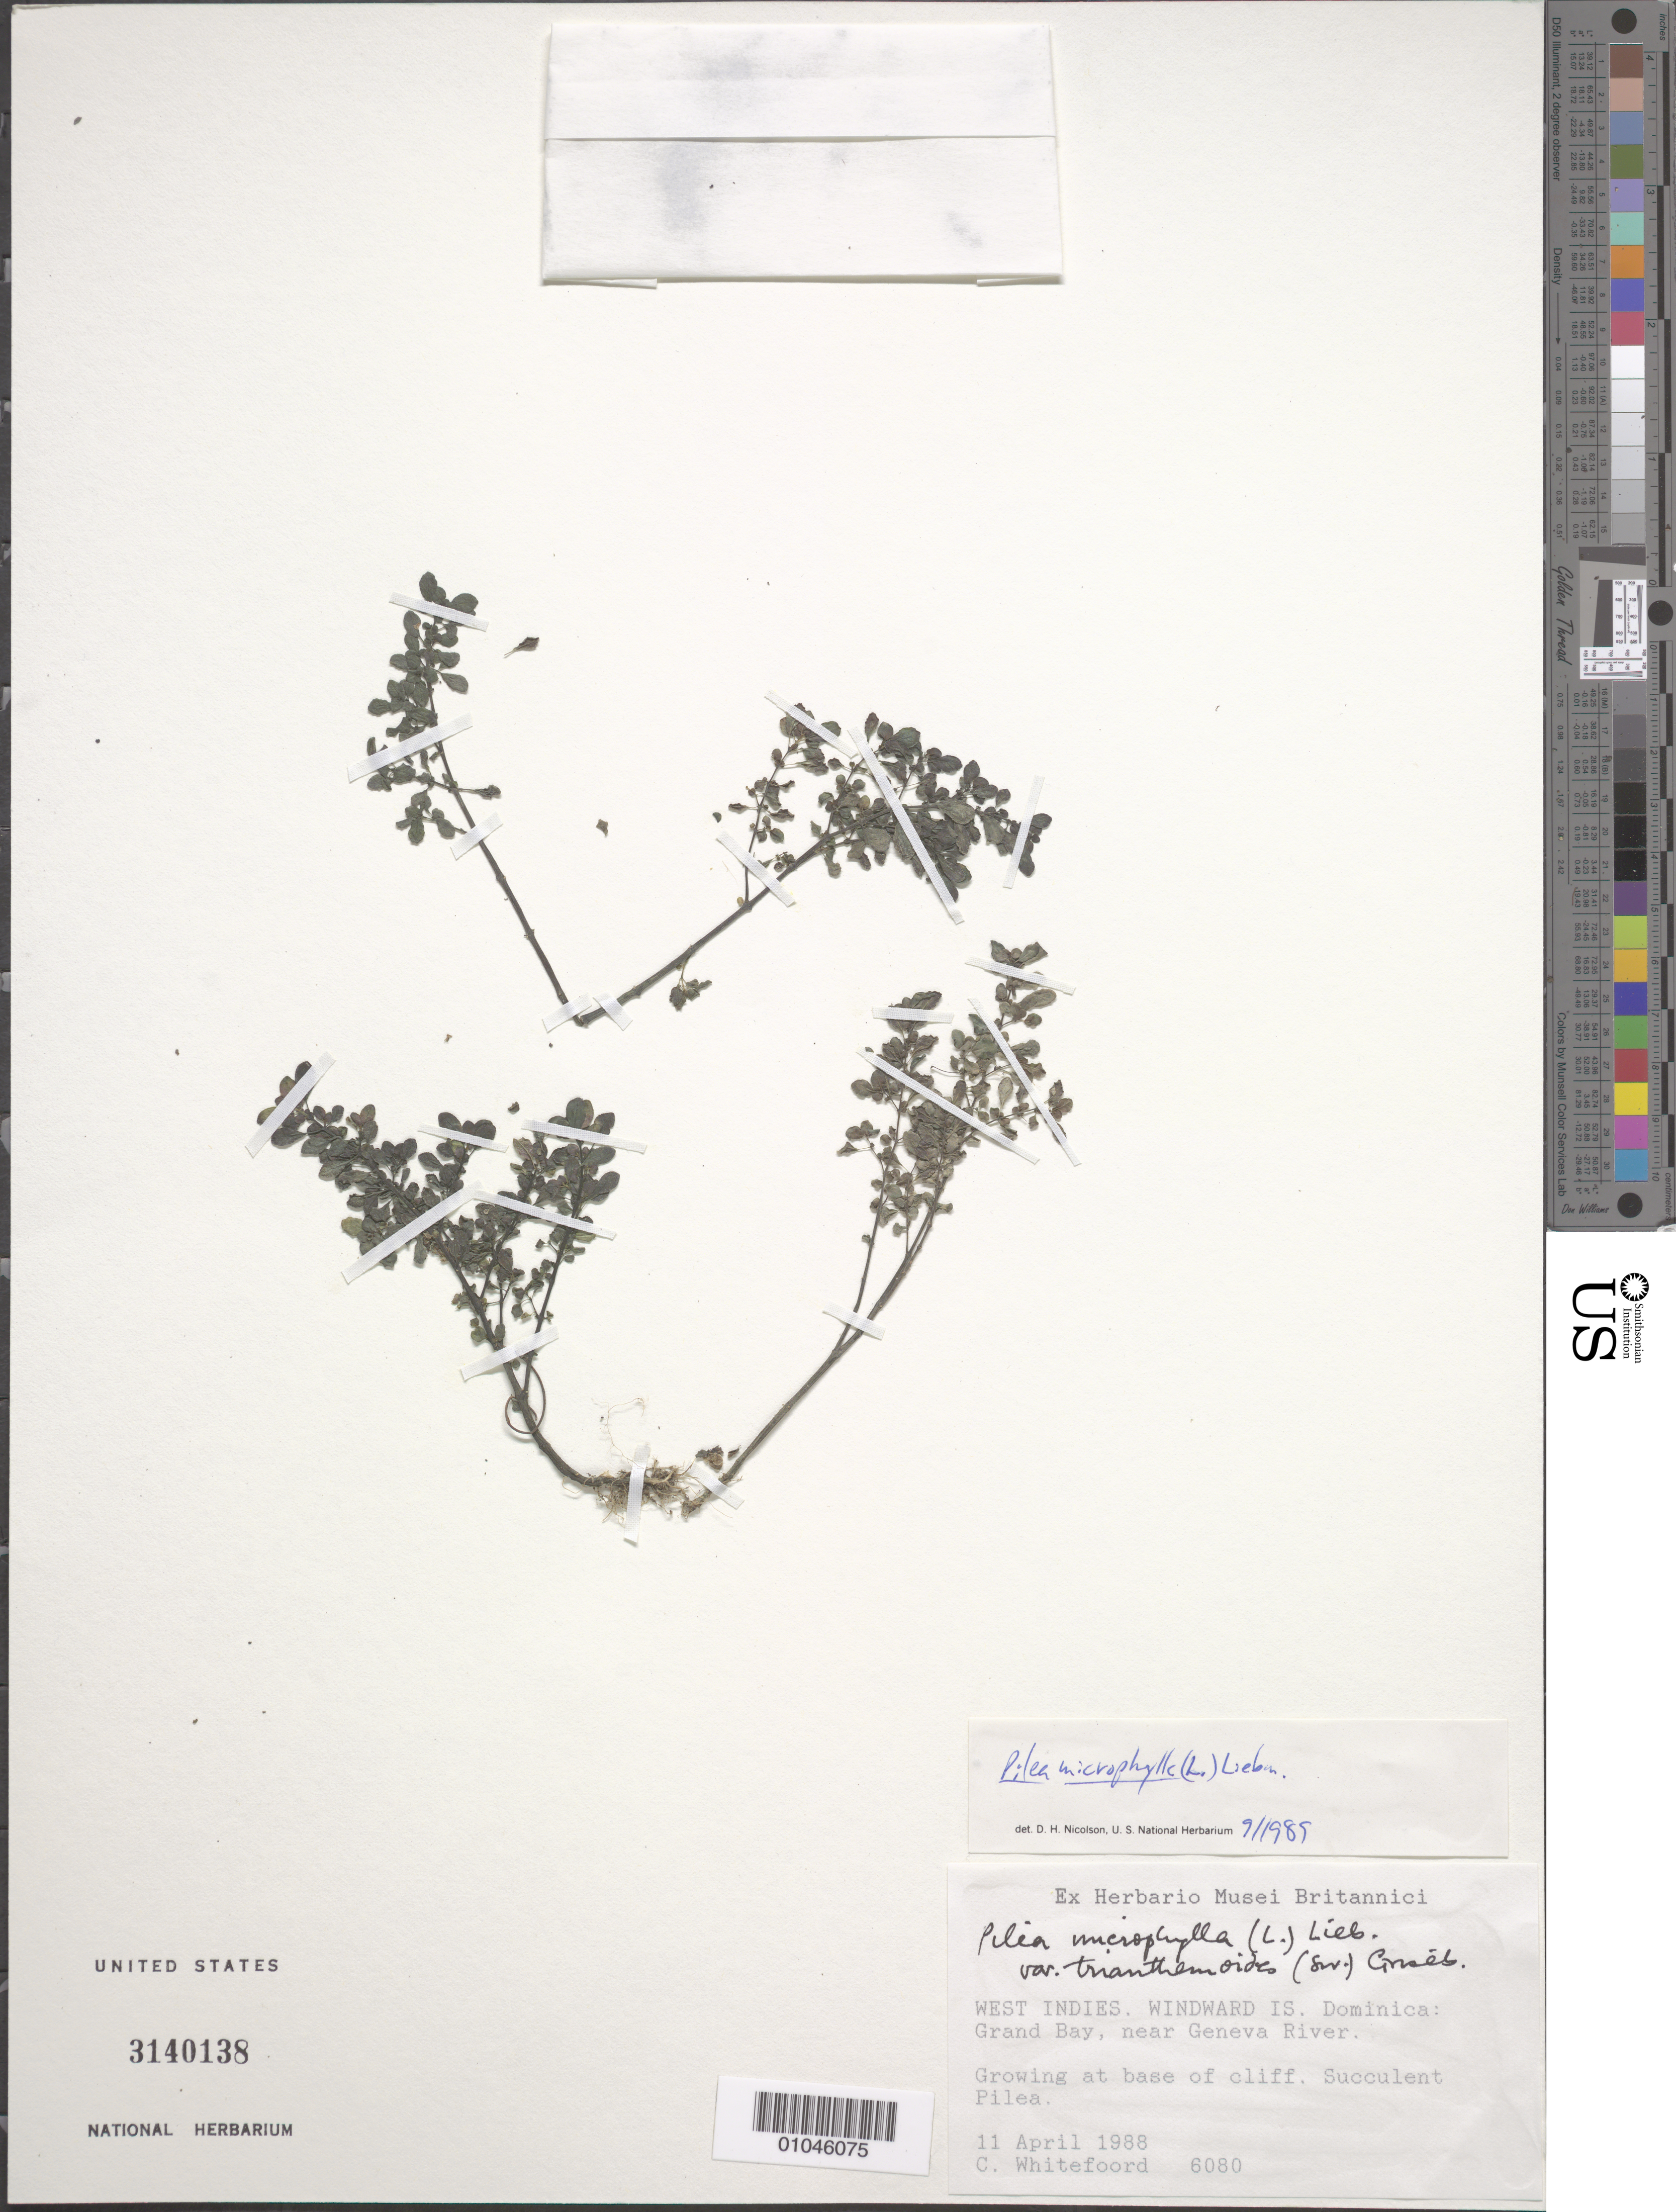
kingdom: Plantae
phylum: Tracheophyta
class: Magnoliopsida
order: Rosales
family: Urticaceae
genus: Pilea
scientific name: Pilea microphylla var. microphylla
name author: (L.) Liebm.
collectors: C. Whitefoord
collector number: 6080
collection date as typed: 11 Apr 1988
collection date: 1988-04-11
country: Dominica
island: Dominica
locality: Grand Bay, near Geneva River. Growing at the base of cliff. Succulent Pilea.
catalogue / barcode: US 3140138